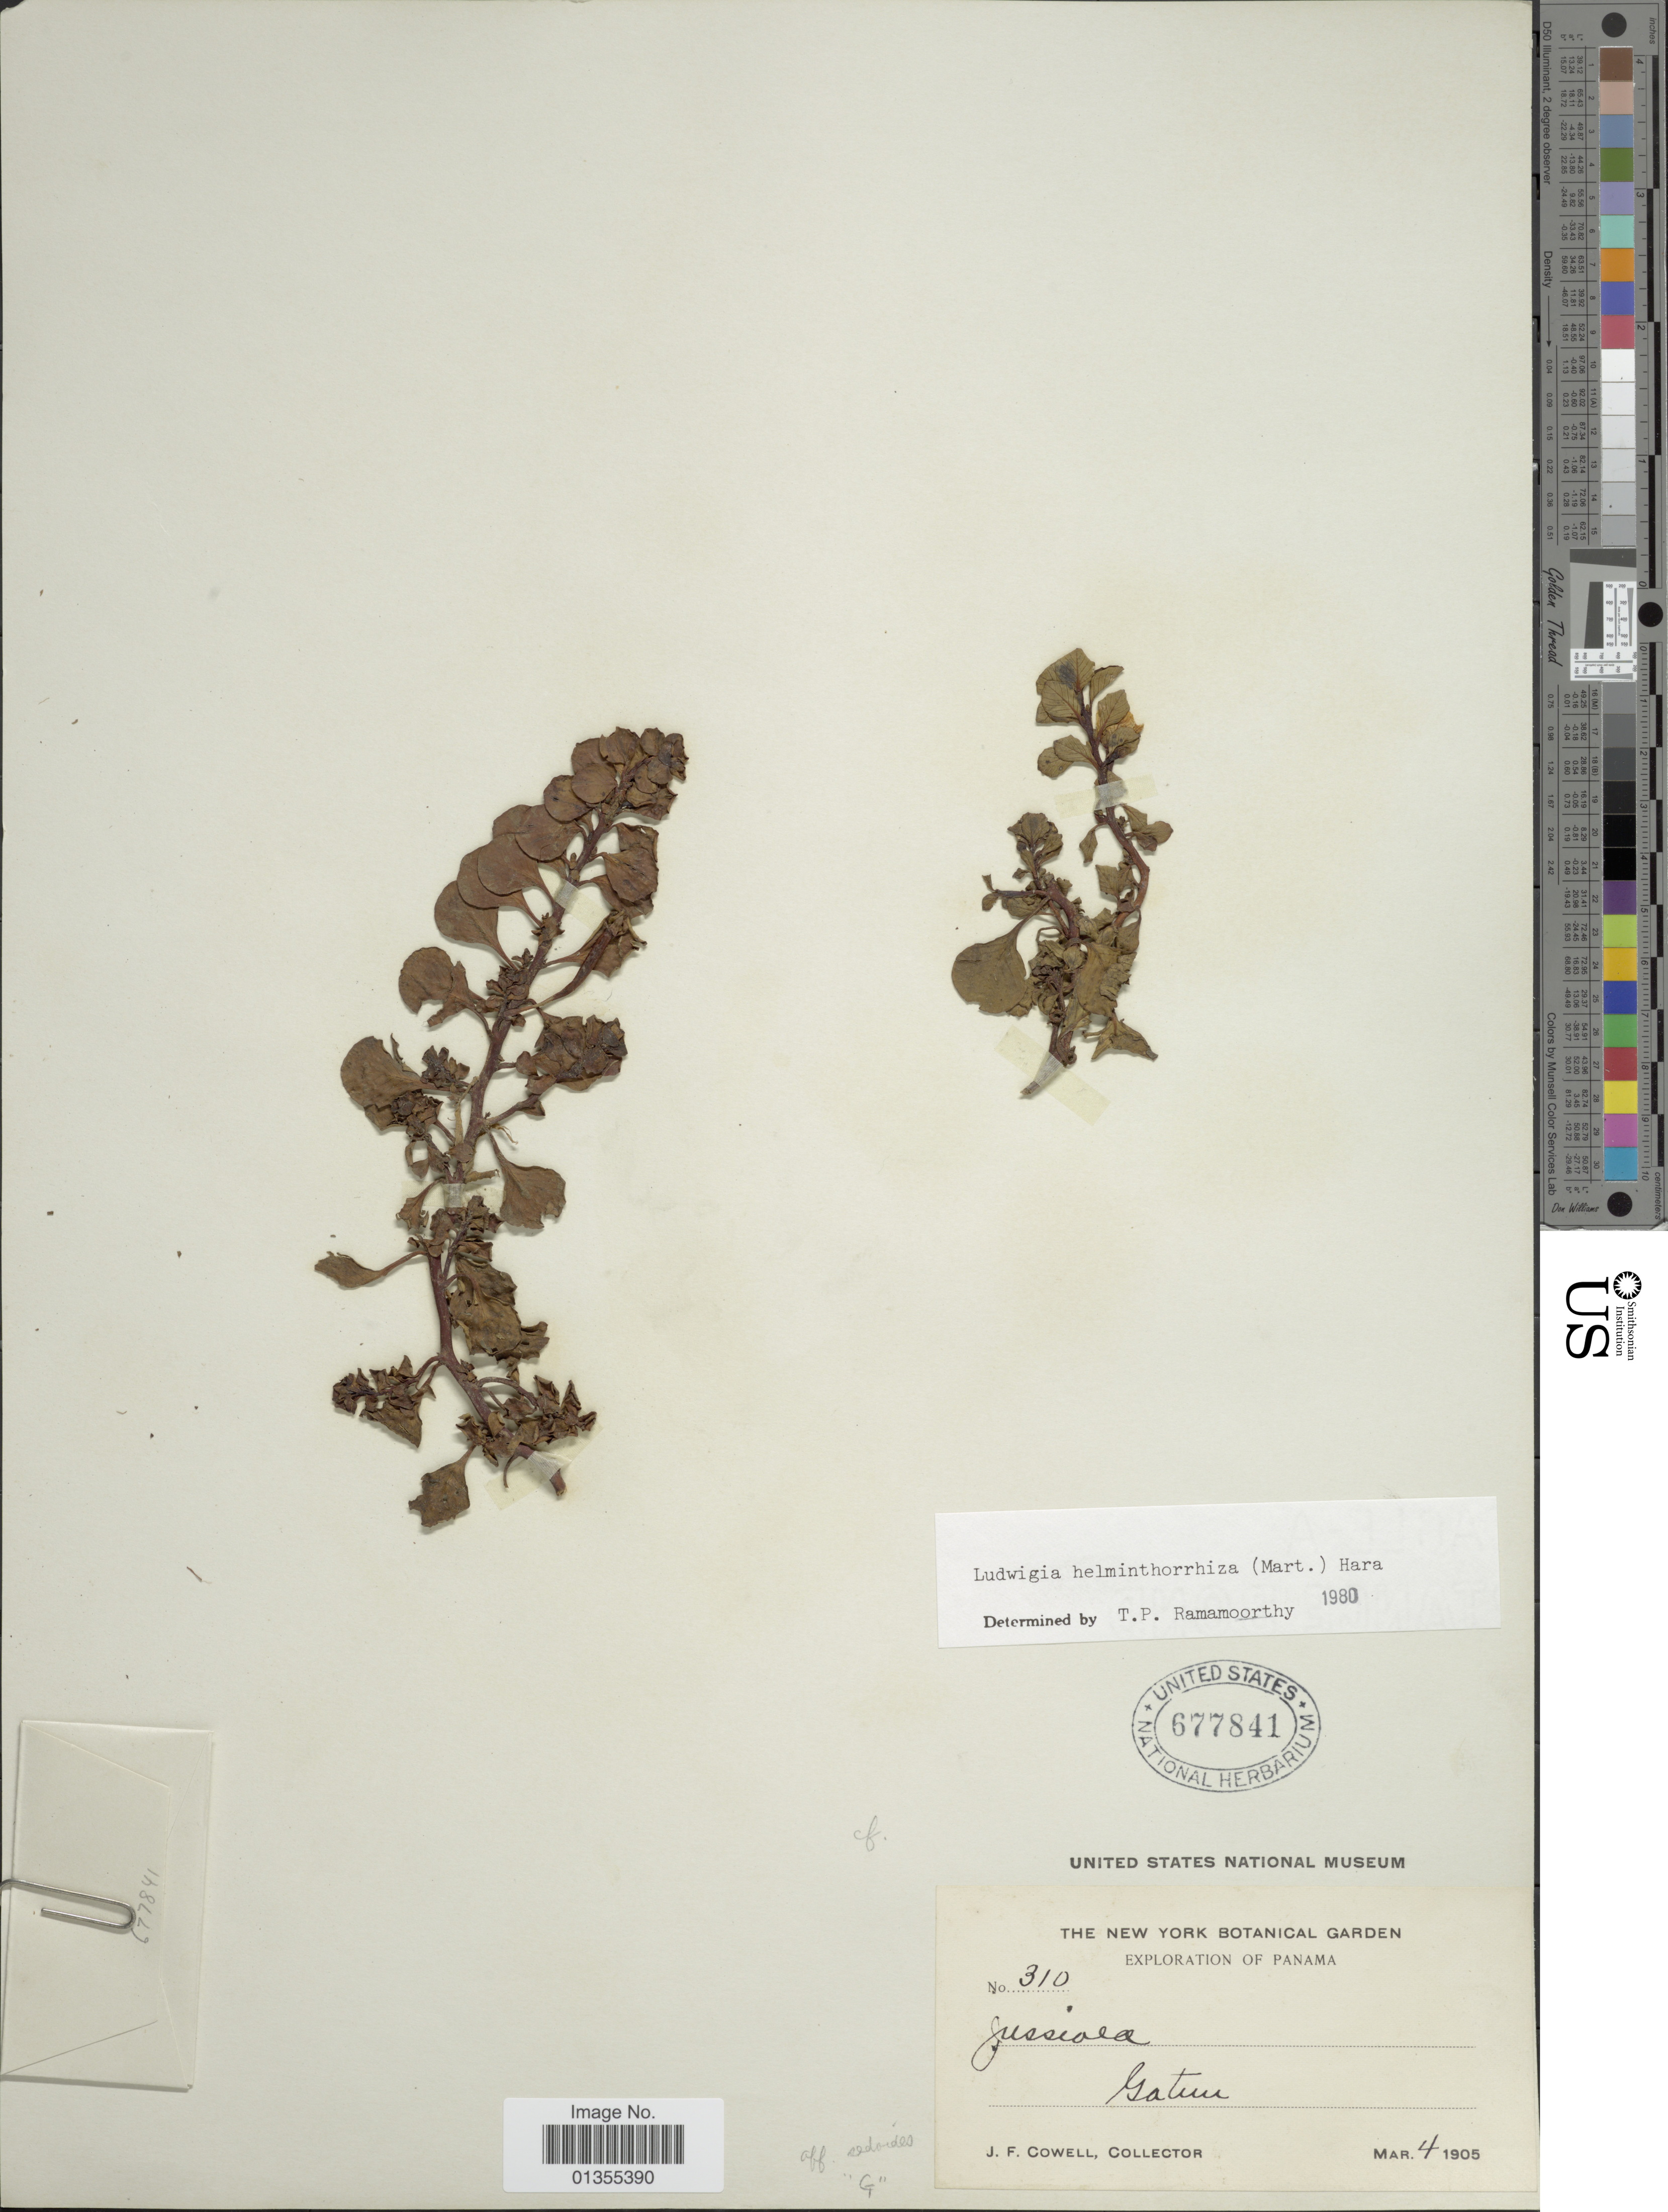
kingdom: Plantae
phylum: Tracheophyta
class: Magnoliopsida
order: Myrtales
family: Onagraceae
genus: Ludwigia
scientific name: Ludwigia helminthorrhiza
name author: (Mart.) H. Hara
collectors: J. F. Cowell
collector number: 310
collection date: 1905-03-04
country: Panama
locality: Gatun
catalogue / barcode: US 677841